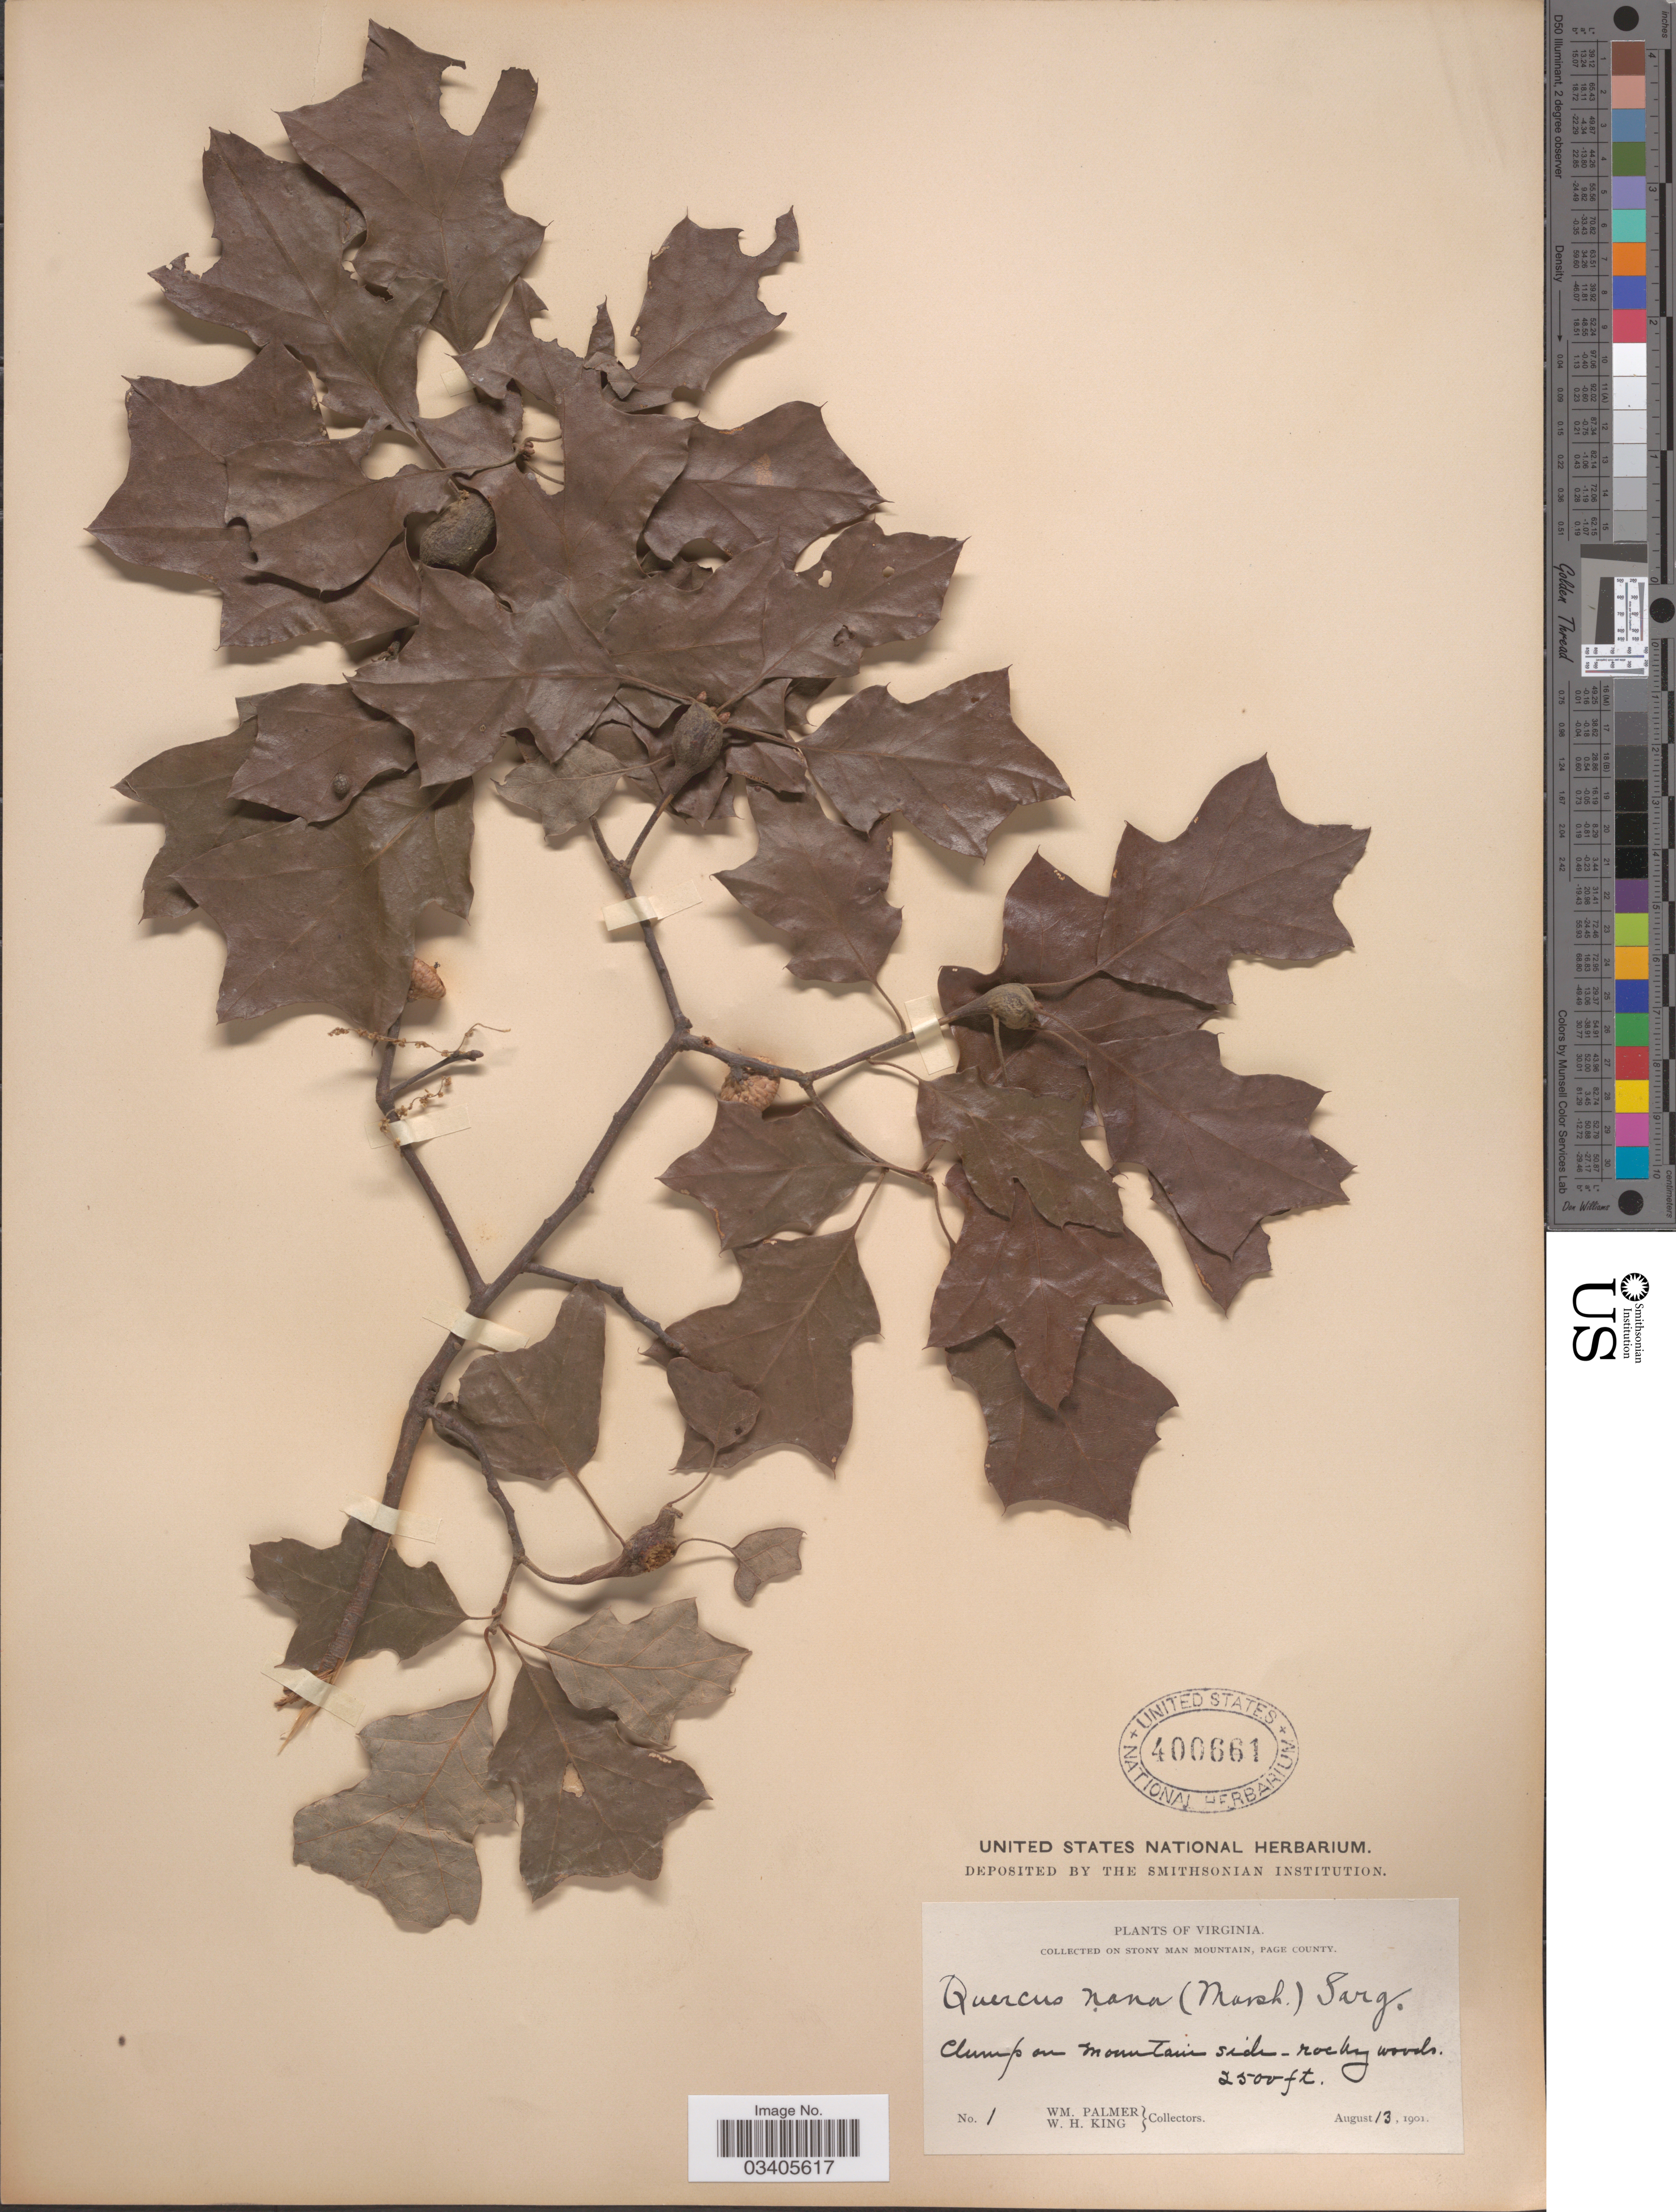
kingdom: Plantae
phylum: Tracheophyta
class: Magnoliopsida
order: Fagales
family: Fagaceae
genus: Quercus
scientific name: Quercus ilicifolia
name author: Wangenh.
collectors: W. Palmer & W. H. King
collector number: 1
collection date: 1901-08-13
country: United States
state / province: Virginia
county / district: Page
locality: On Stony Man Mountain Clump on mountain side-rocky woods.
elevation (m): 762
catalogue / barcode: US 400661